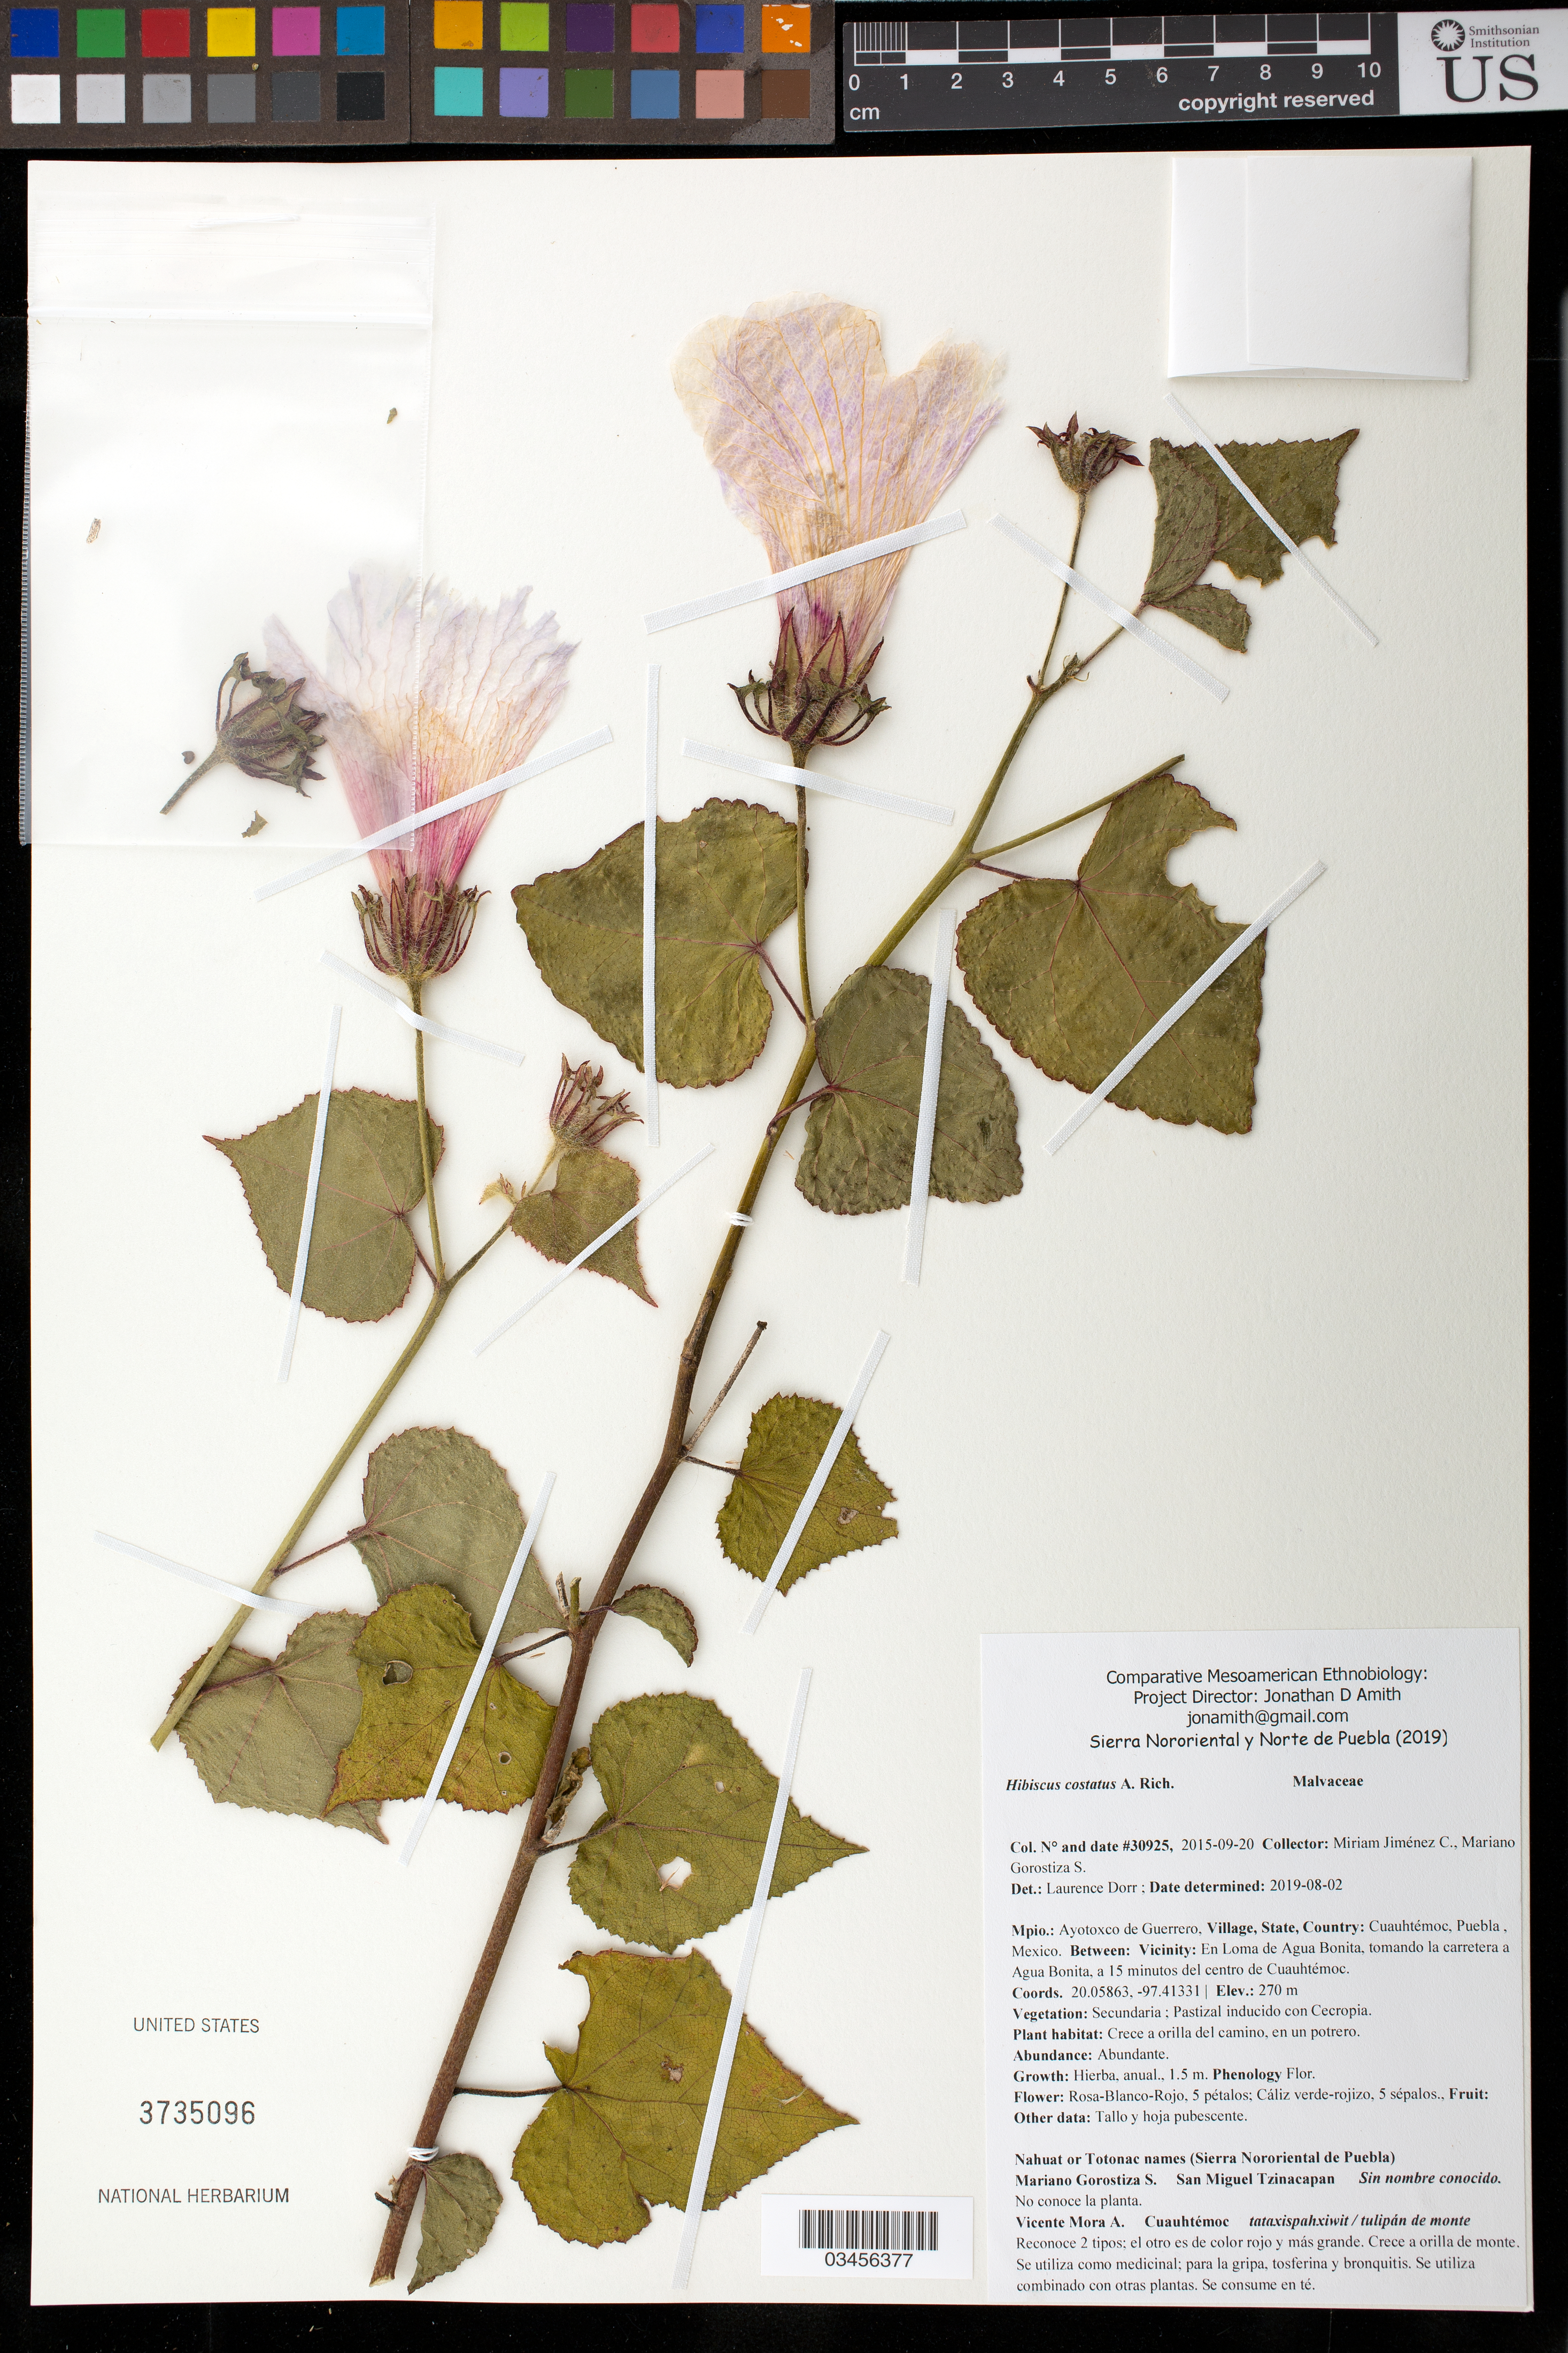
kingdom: Plantae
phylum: Tracheophyta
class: Magnoliopsida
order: Malvales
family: Malvaceae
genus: Sabdariffa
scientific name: Sabdariffa costata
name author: (A. Rich.) M.M. Hanes & R.L. Barrett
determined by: Dorr, Laurence J., Curator (BOT), Smithsonian Institution - National Museum of Natural History (UNITED STATES)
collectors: M. Jiménez Chimil & M. Gorostiza S.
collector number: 30925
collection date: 2015-09-20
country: México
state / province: Puebla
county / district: Ayotoxco de Guerrero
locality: PUEBLO: Cuauhtémoc; LOCALIDAD EXACTA: En Loma de Agua Bonita, tomando la carretera a Agua Bonita, a 15 minutos del centro de Cuauhtémoc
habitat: Pastizal inducido con Cecropia | A orilla del camino, en un potrero.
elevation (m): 270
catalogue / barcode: US 3735096